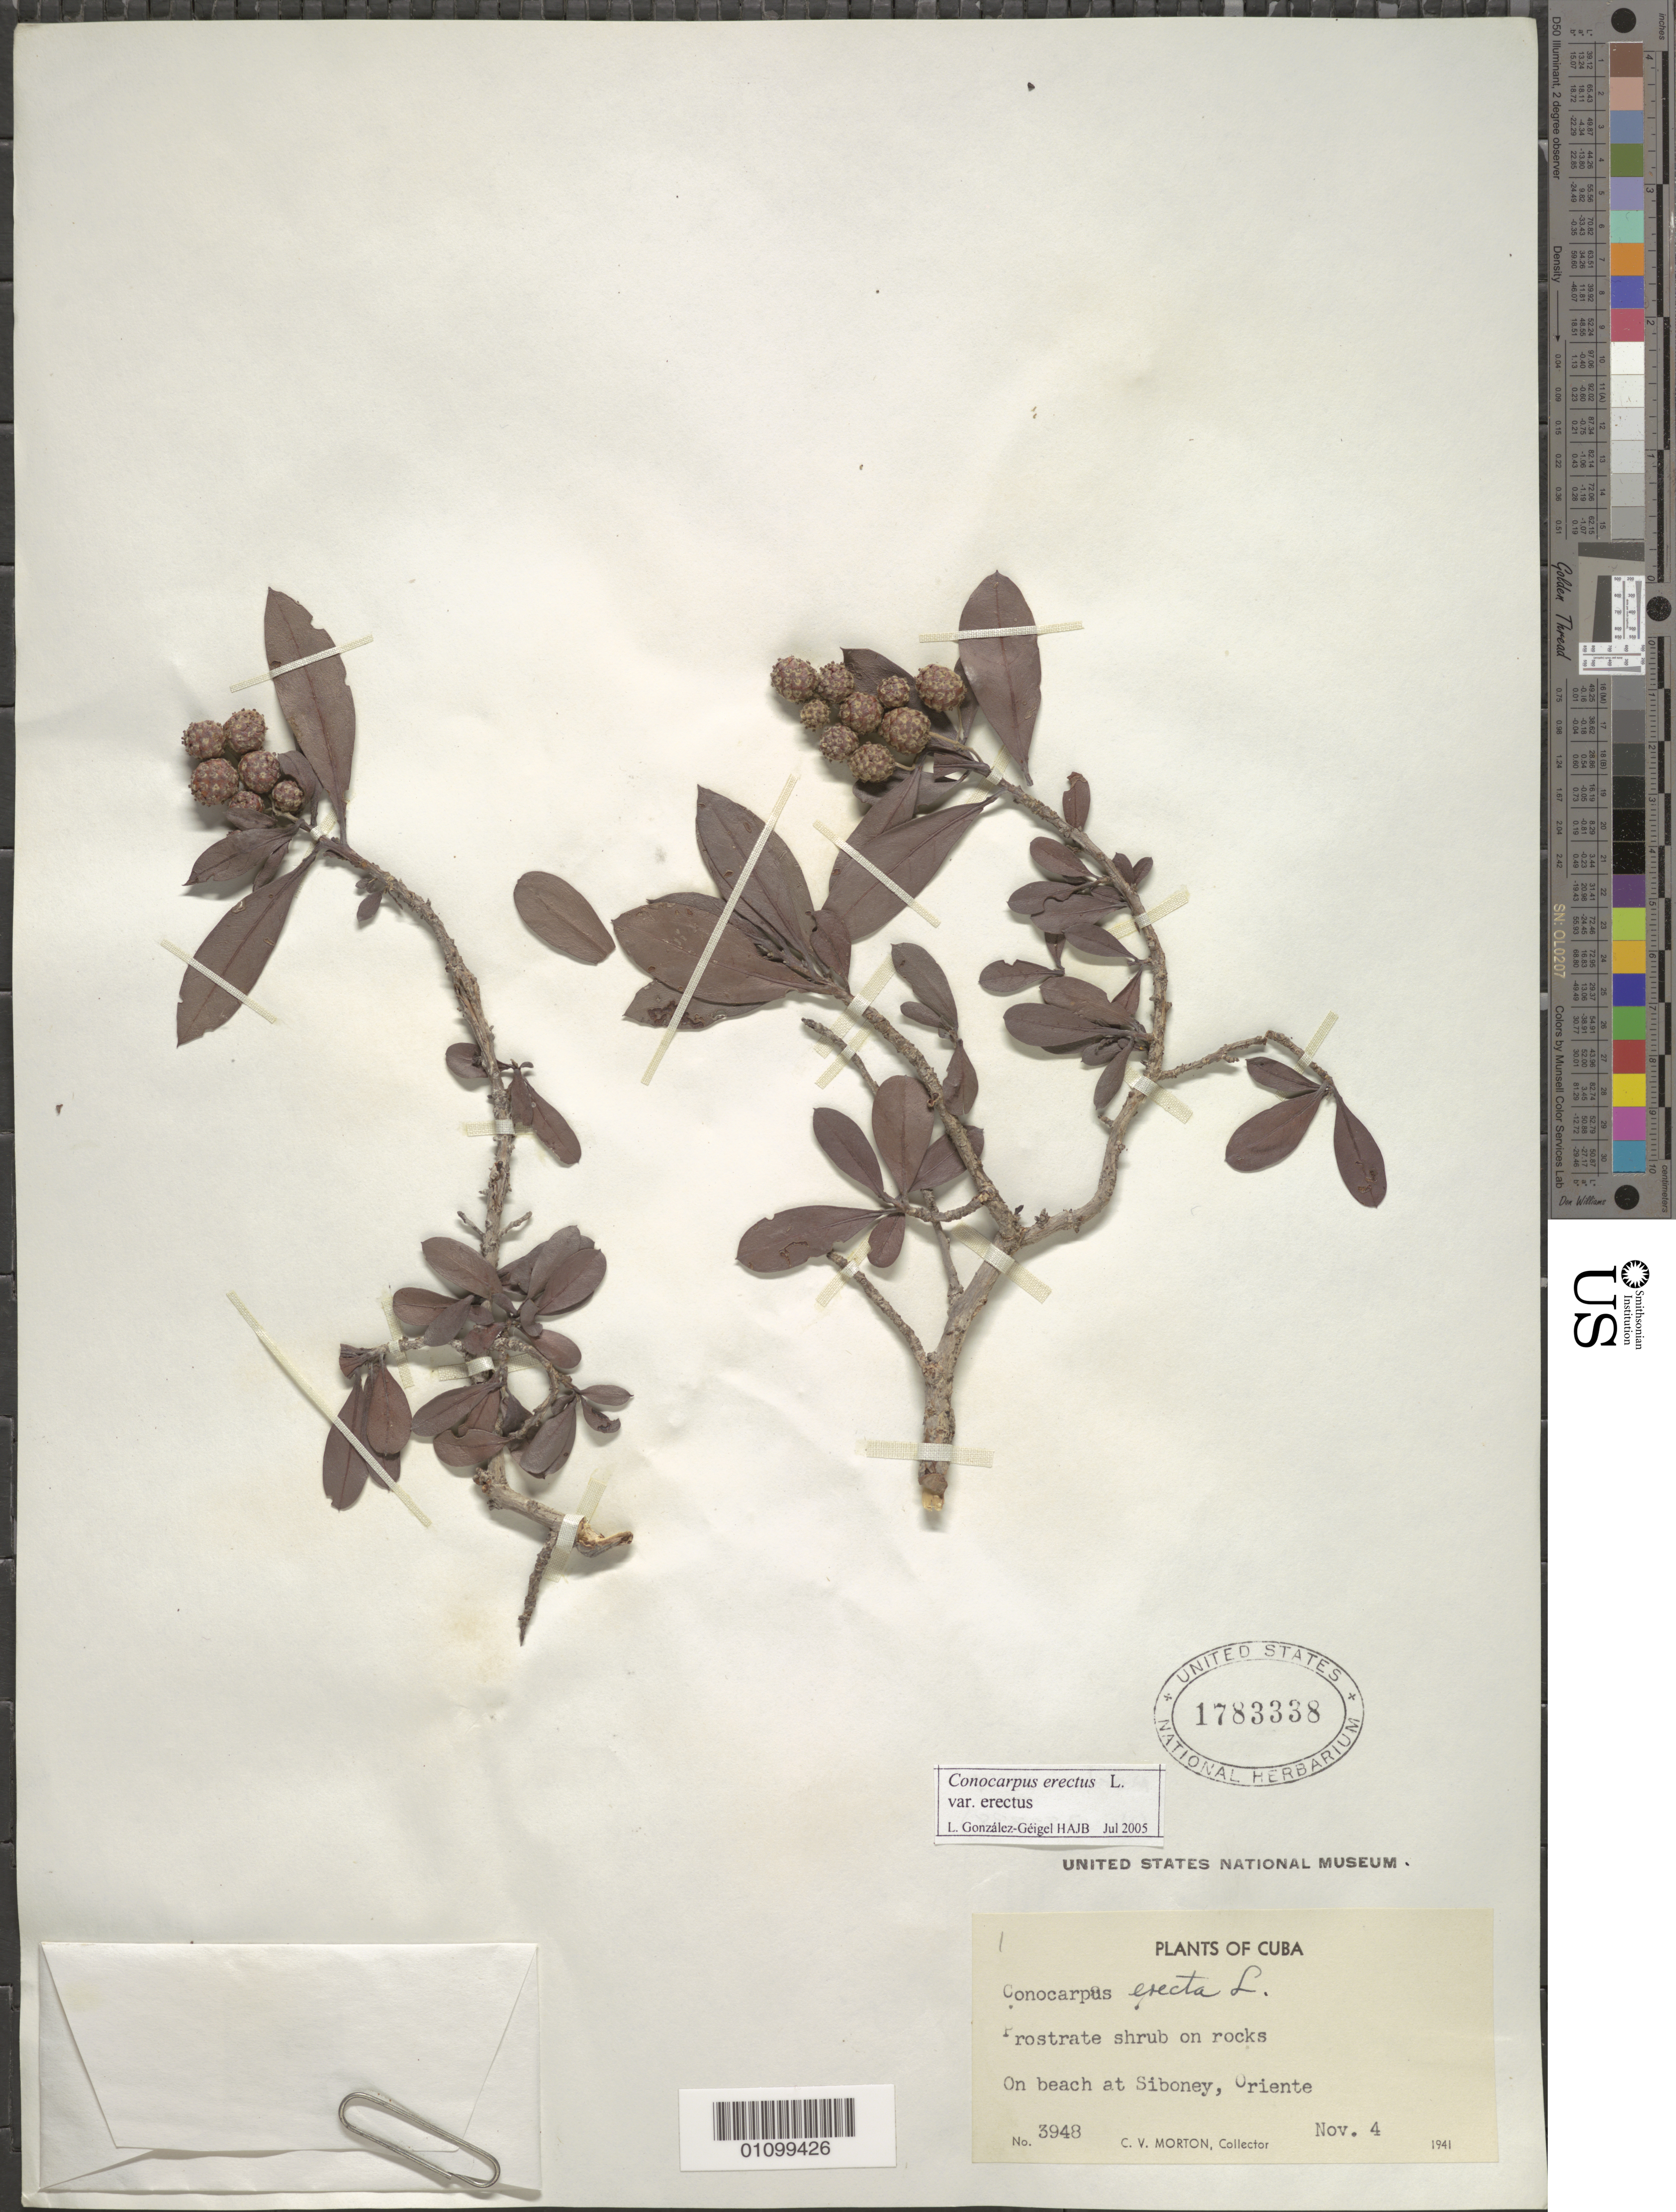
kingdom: Plantae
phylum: Tracheophyta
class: Magnoliopsida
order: Myrtales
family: Combretaceae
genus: Conocarpus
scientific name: Conocarpus erectus var. erectus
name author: L.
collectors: C. V. Morton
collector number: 3948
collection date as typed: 04 Nov 1941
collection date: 1941-11-04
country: Cuba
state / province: Oriente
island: Cuba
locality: On beach at Siboney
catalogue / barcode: US 1783338